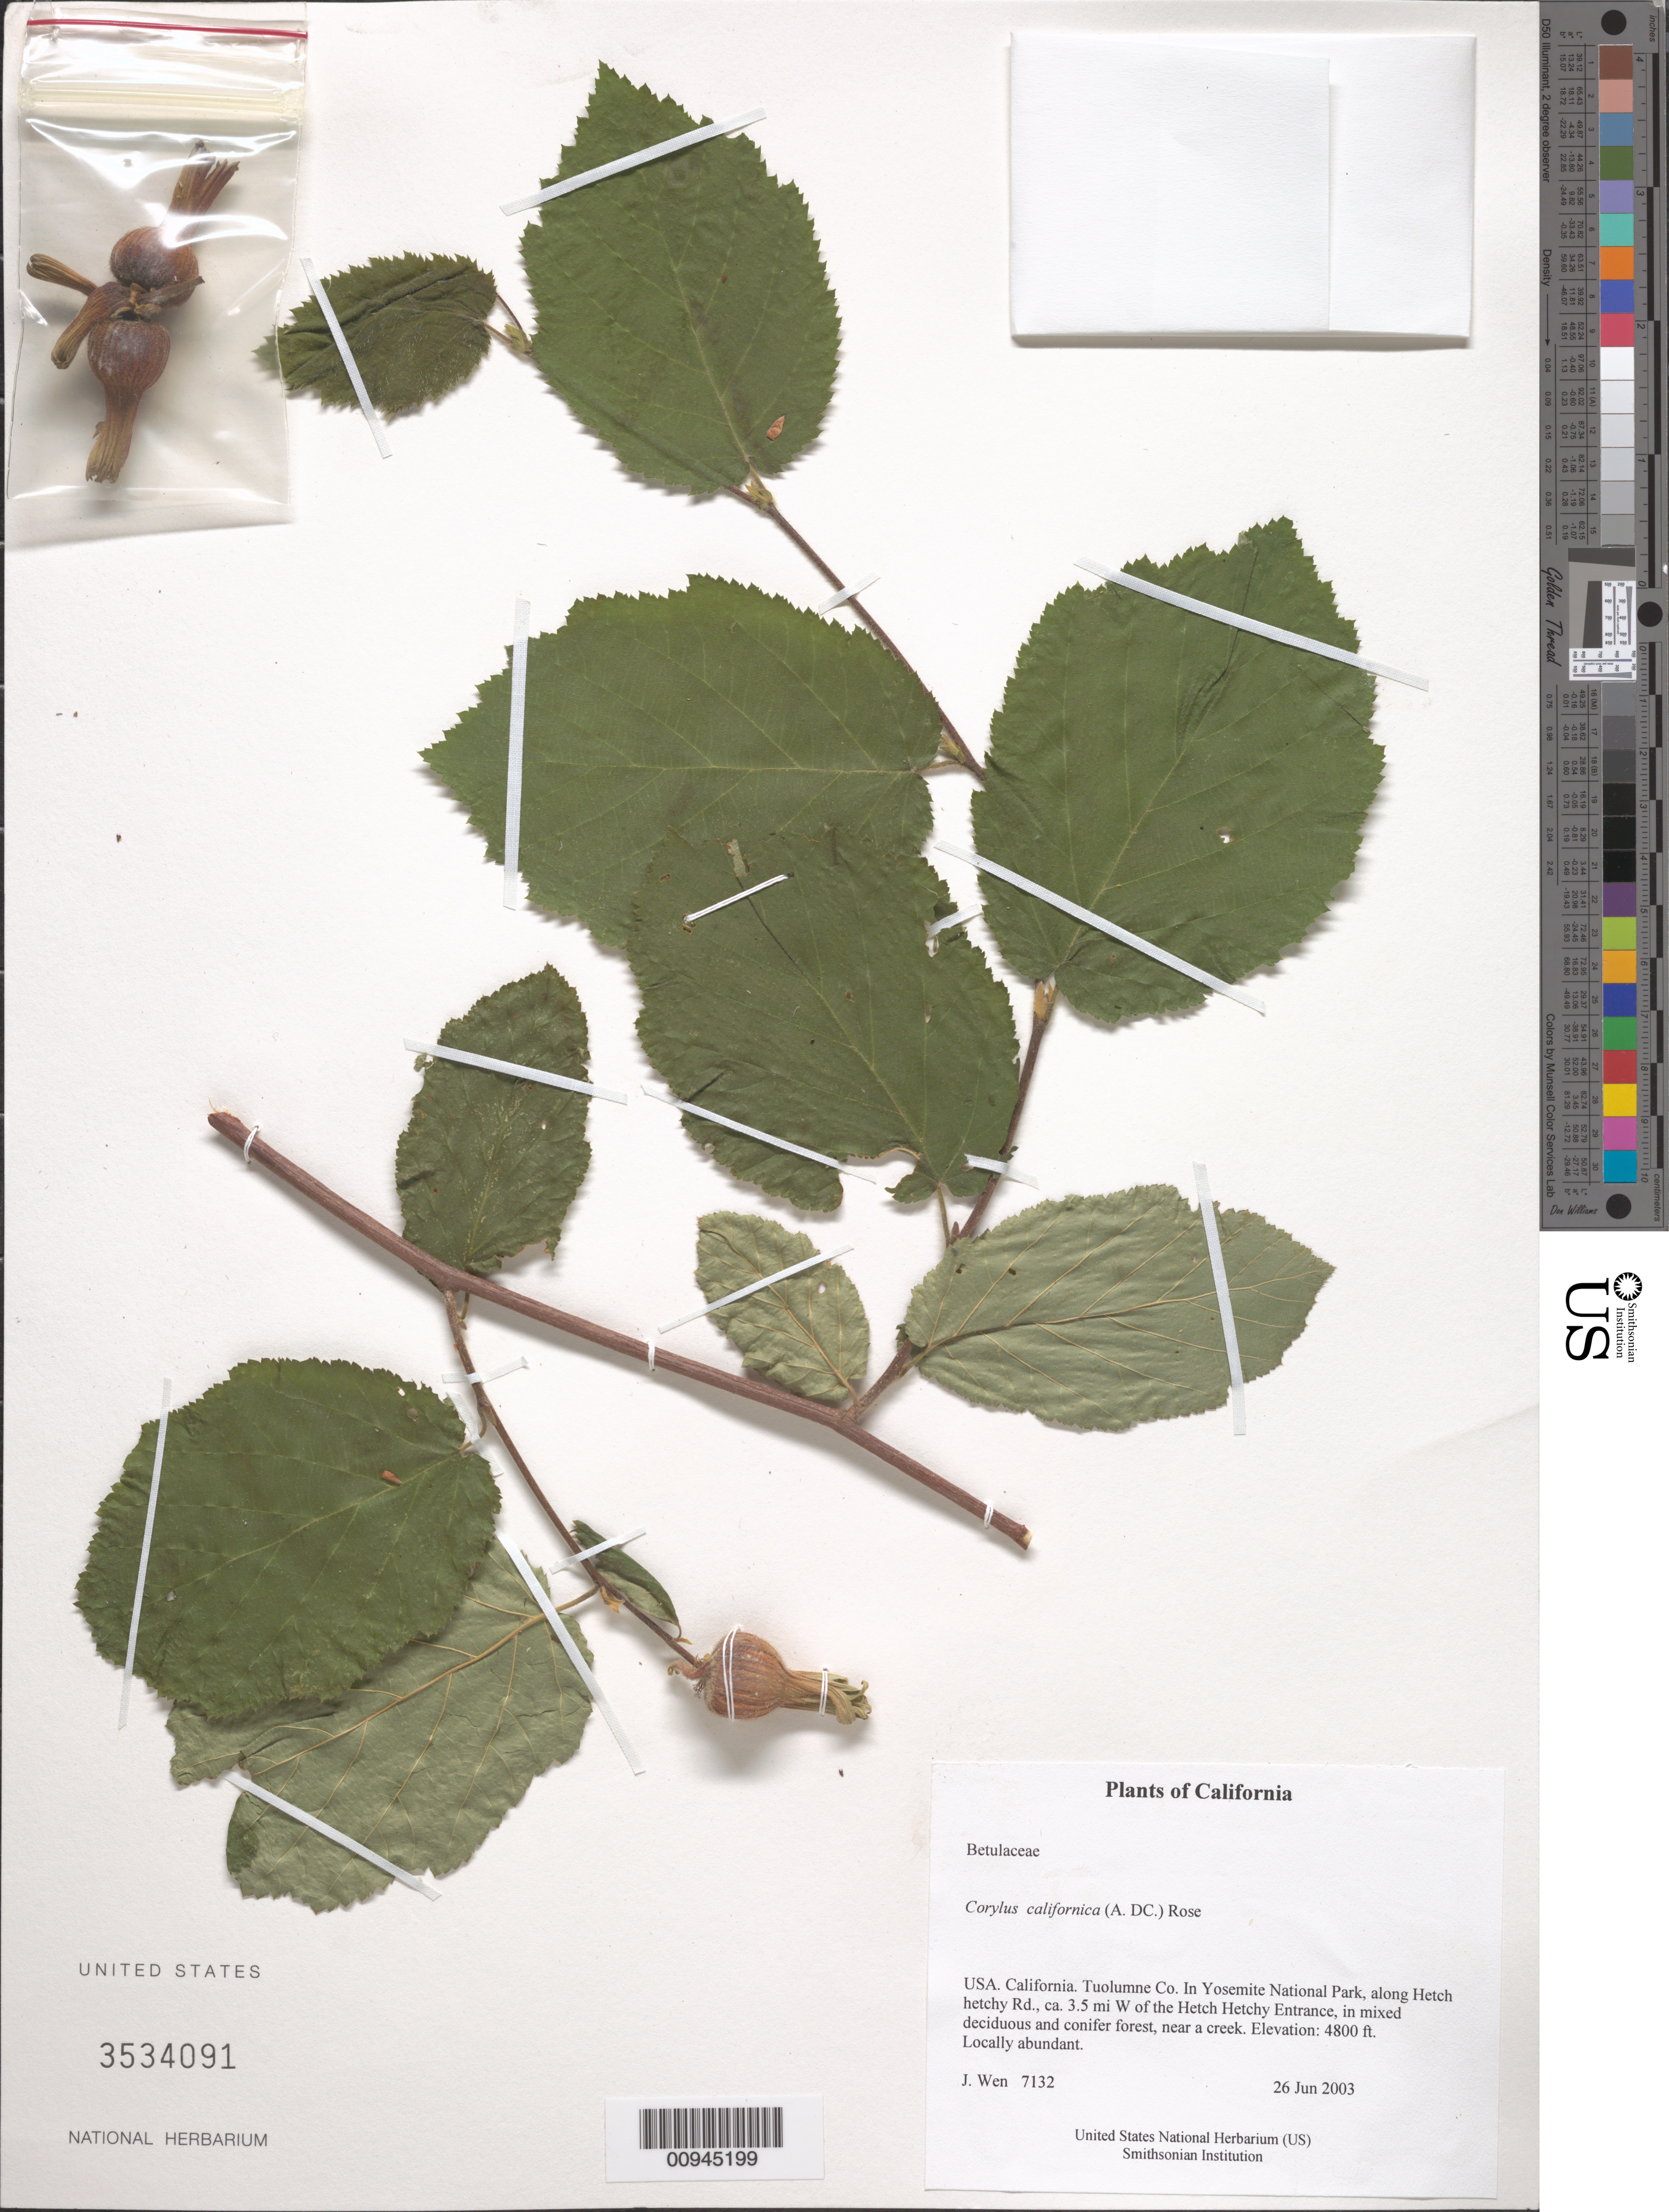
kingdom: Plantae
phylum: Tracheophyta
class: Magnoliopsida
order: Fagales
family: Betulaceae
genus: Corylus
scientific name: Corylus californica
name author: (A. DC.) Rose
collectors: J. Wen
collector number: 7132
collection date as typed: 26 Jun 2003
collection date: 2003-06-26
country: United States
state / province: California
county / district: Tuolumne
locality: In Yosemite National Park, along Hetch hetchy Rd., ca. 3.5 mi W of the Hetch Hetchy Entrance, in mixed deciduous and conifer forest, near a creek.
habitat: Locally abundant.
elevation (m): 1463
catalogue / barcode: US 3534091